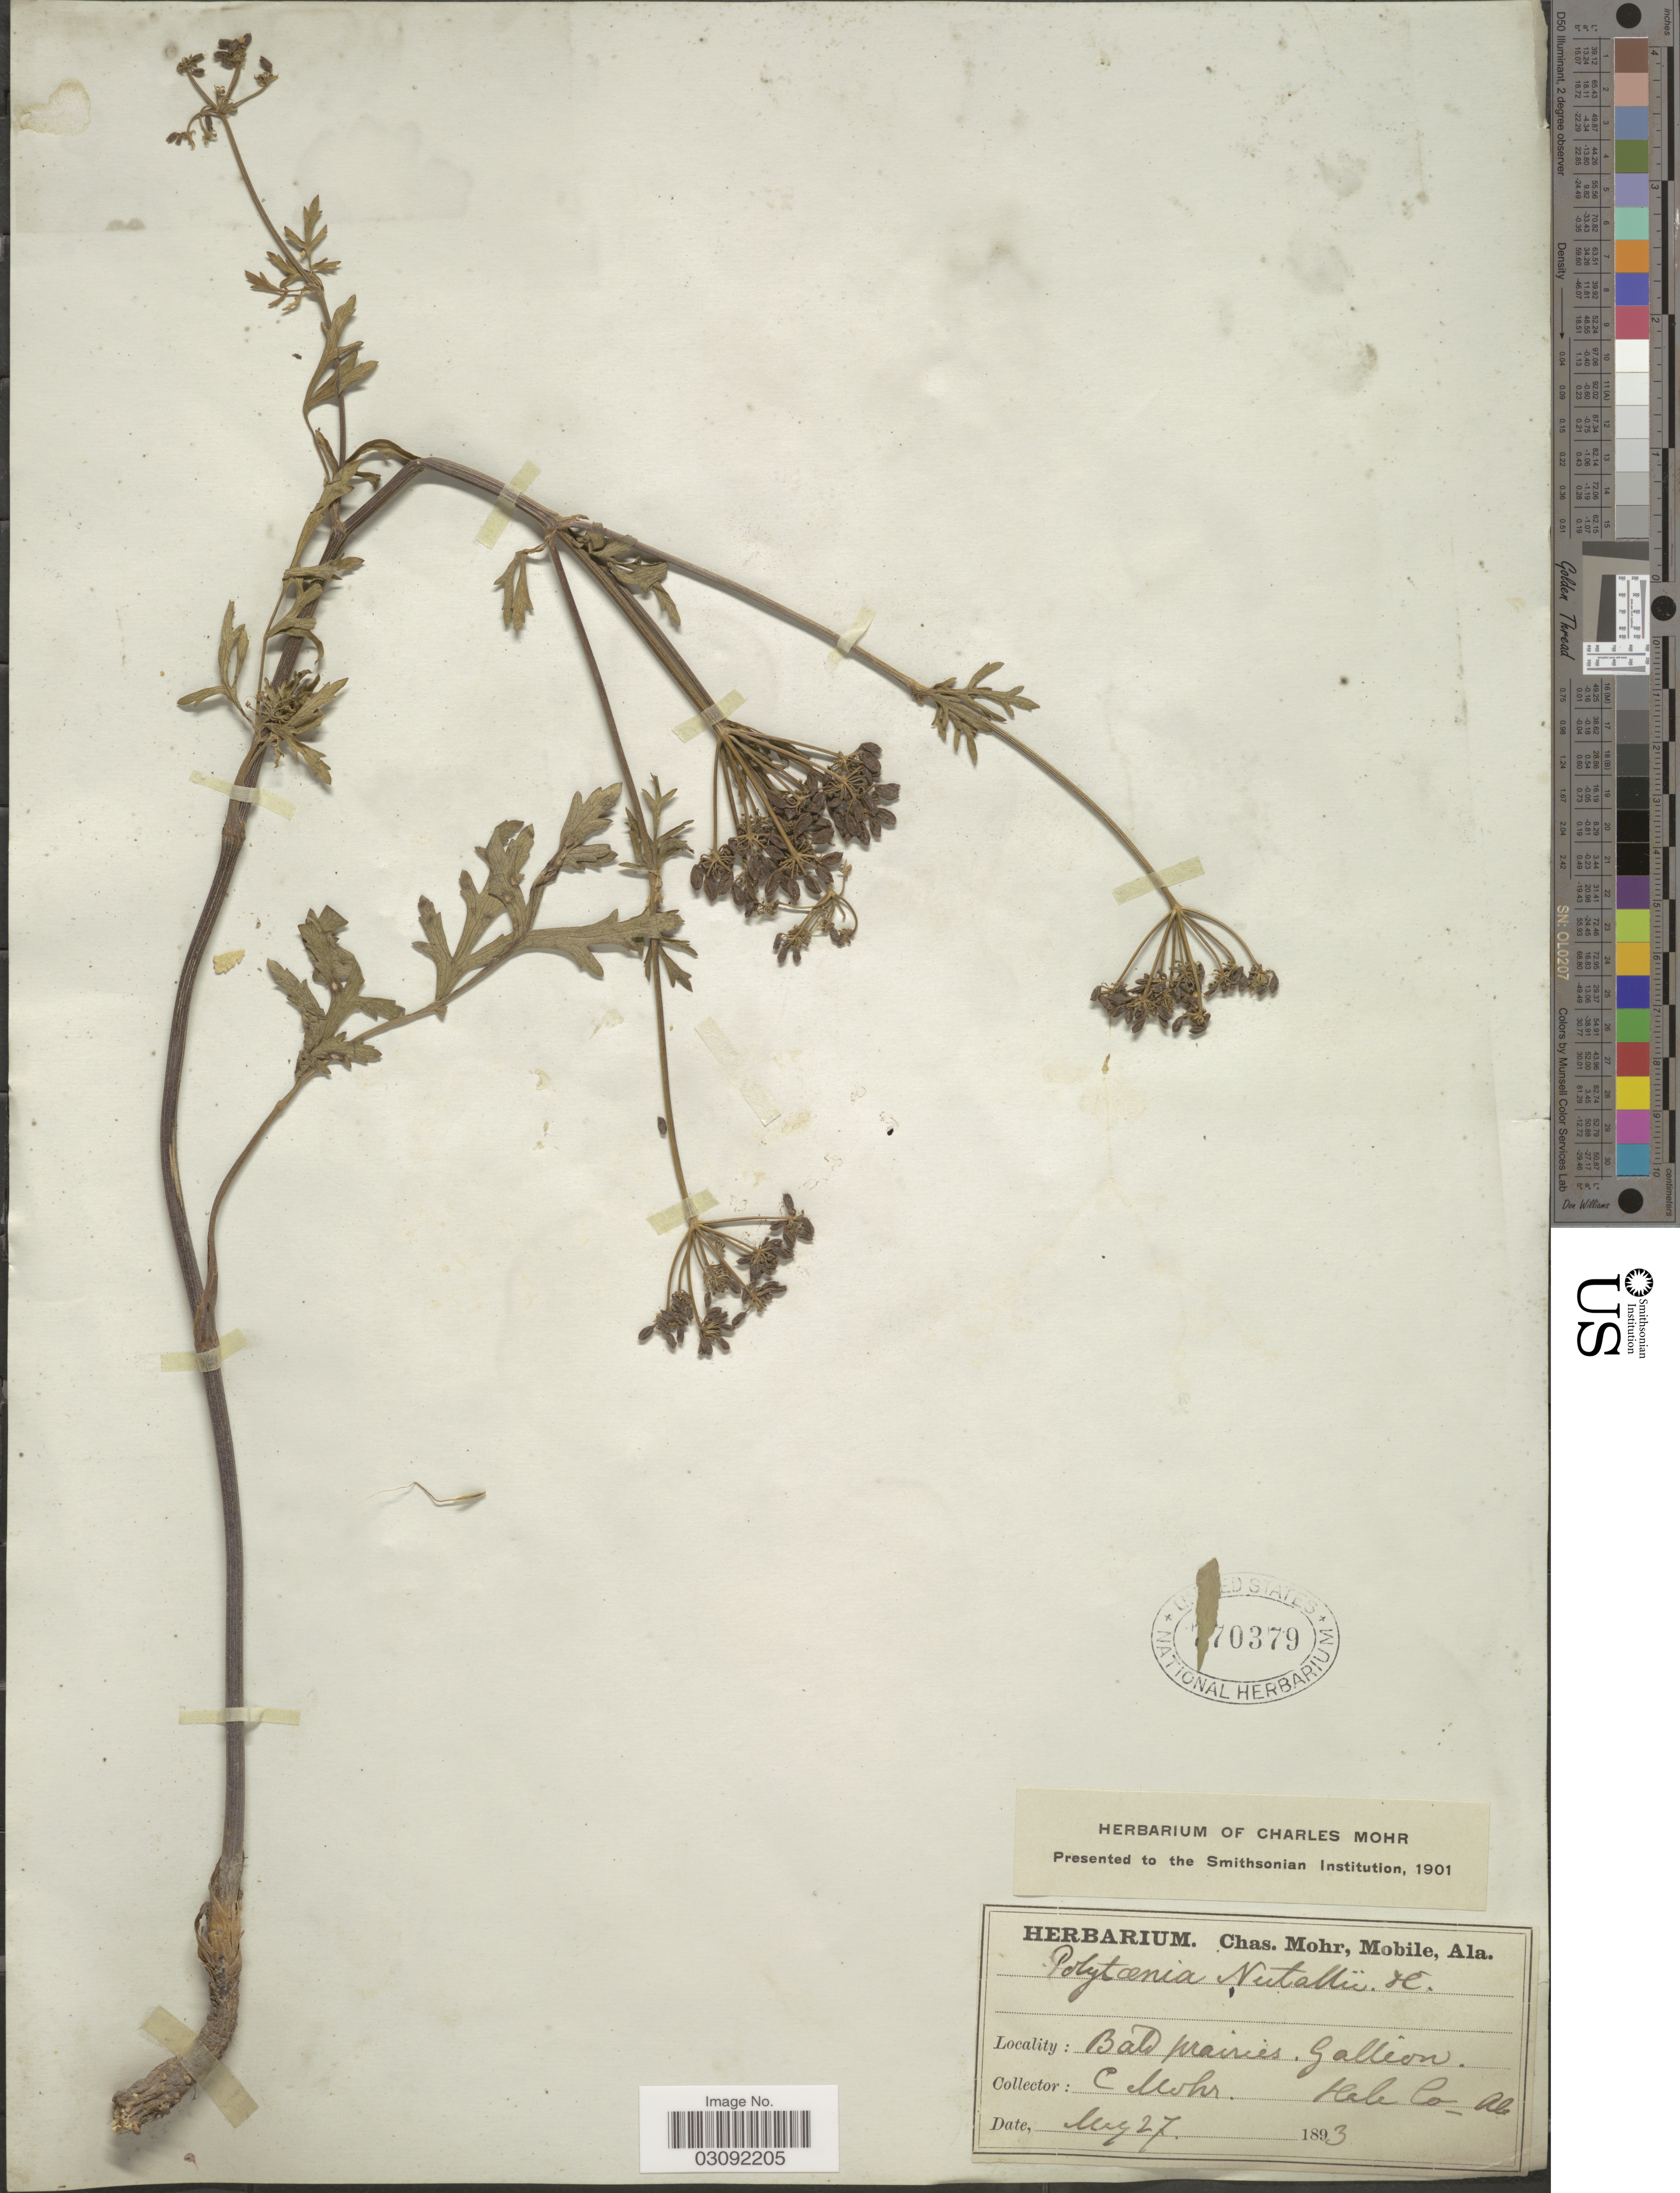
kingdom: Plantae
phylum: Tracheophyta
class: Magnoliopsida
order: Apiales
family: Apiaceae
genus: Polytaenia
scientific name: Polytaenia nuttallii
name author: DC.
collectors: Mohr, C. T. (herbarium)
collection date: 1893-05-27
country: United States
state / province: Alabama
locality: Bald prairies, Gallion. Hale Co, Ala.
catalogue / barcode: US 770379